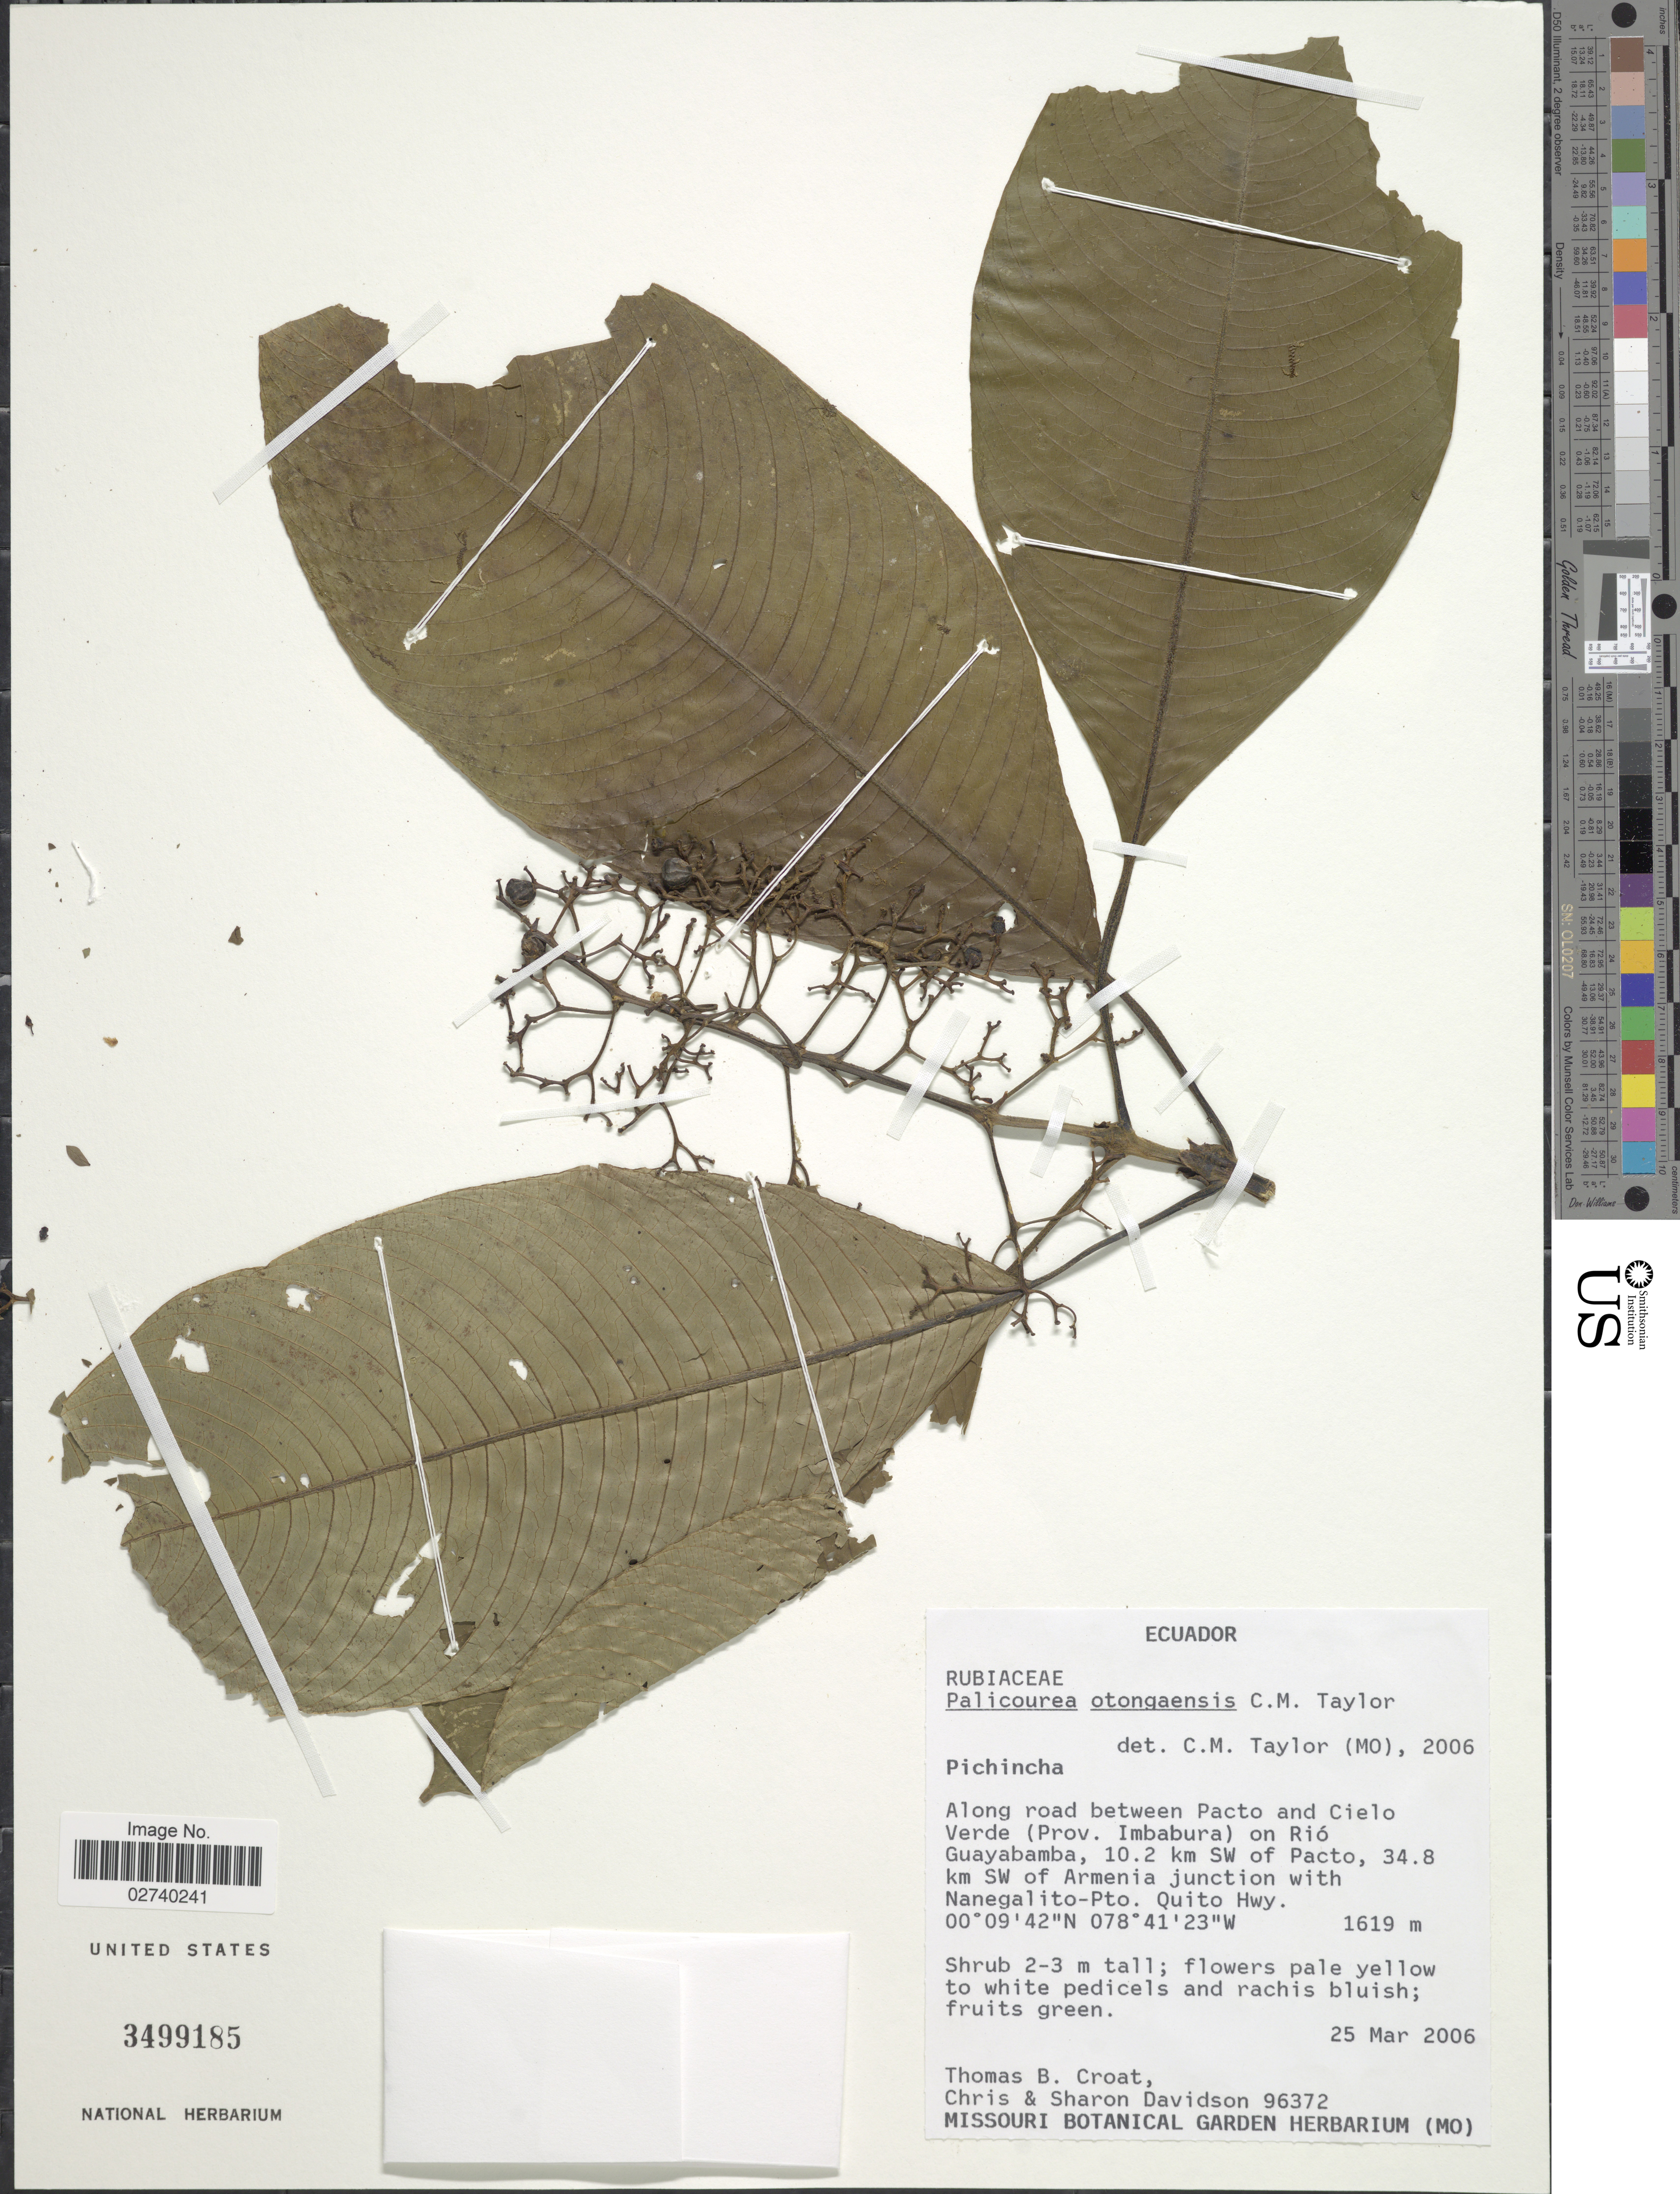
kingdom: Plantae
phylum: Tracheophyta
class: Magnoliopsida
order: Gentianales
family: Rubiaceae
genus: Palicourea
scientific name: Palicourea otongaensis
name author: C.M. Taylor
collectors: T. B. Croat, C. Davidson & S. Davidson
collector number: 96372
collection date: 2006-03-25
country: Ecuador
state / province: Pichincha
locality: Along road between pacto and Cielo Verde (Prov. Imbabura) on Rio Guayabamba, 10.2 km SW of pacto, 34.8 km SW of Armenia junction with Nanegalito-Pto. Quito Hwy.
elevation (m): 1619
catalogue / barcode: US 3499185